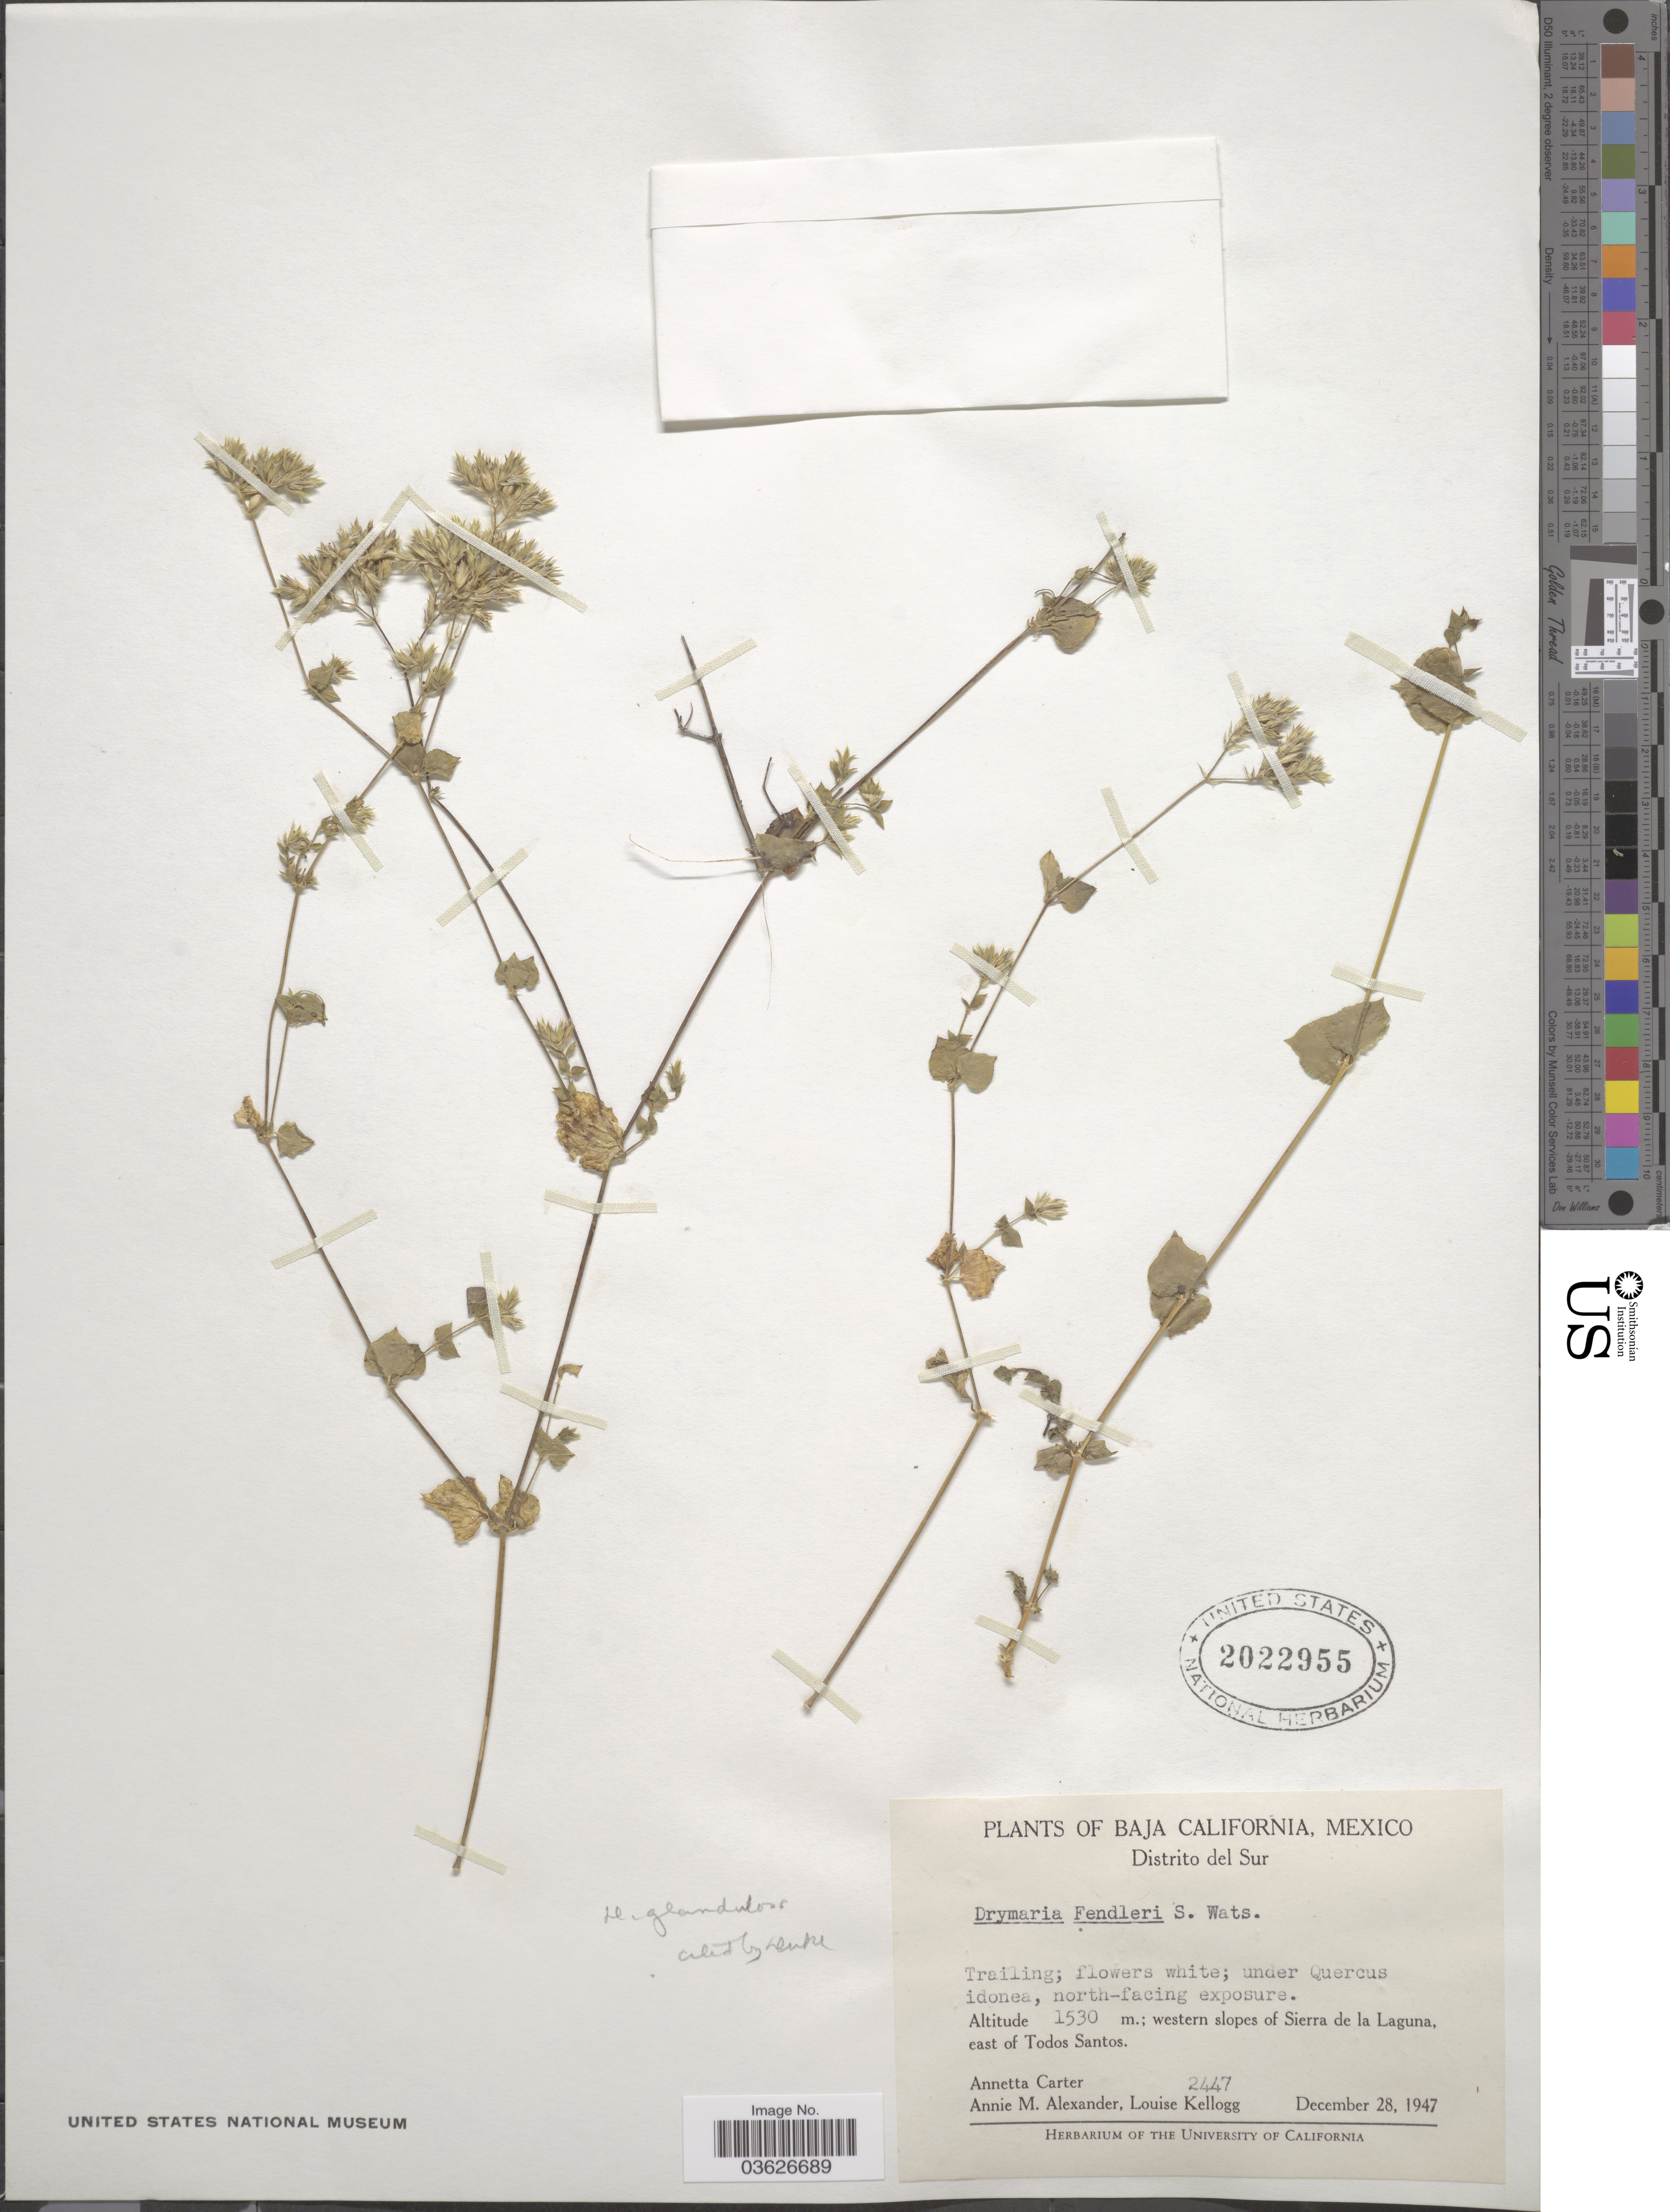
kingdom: Plantae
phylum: Tracheophyta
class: Magnoliopsida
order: Caryophyllales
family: Caryophyllaceae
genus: Drymaria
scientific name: Drymaria fendleri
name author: S. Watson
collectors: A. Carter, A. M. Alexander & L. Kellogg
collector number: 2447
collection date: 1947-12-28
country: Mexico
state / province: Baja California Sur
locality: Distrito del Sur. Western slopes of Sierra de la Laguna, east of Todos Santos.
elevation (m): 1530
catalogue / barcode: US 2022955